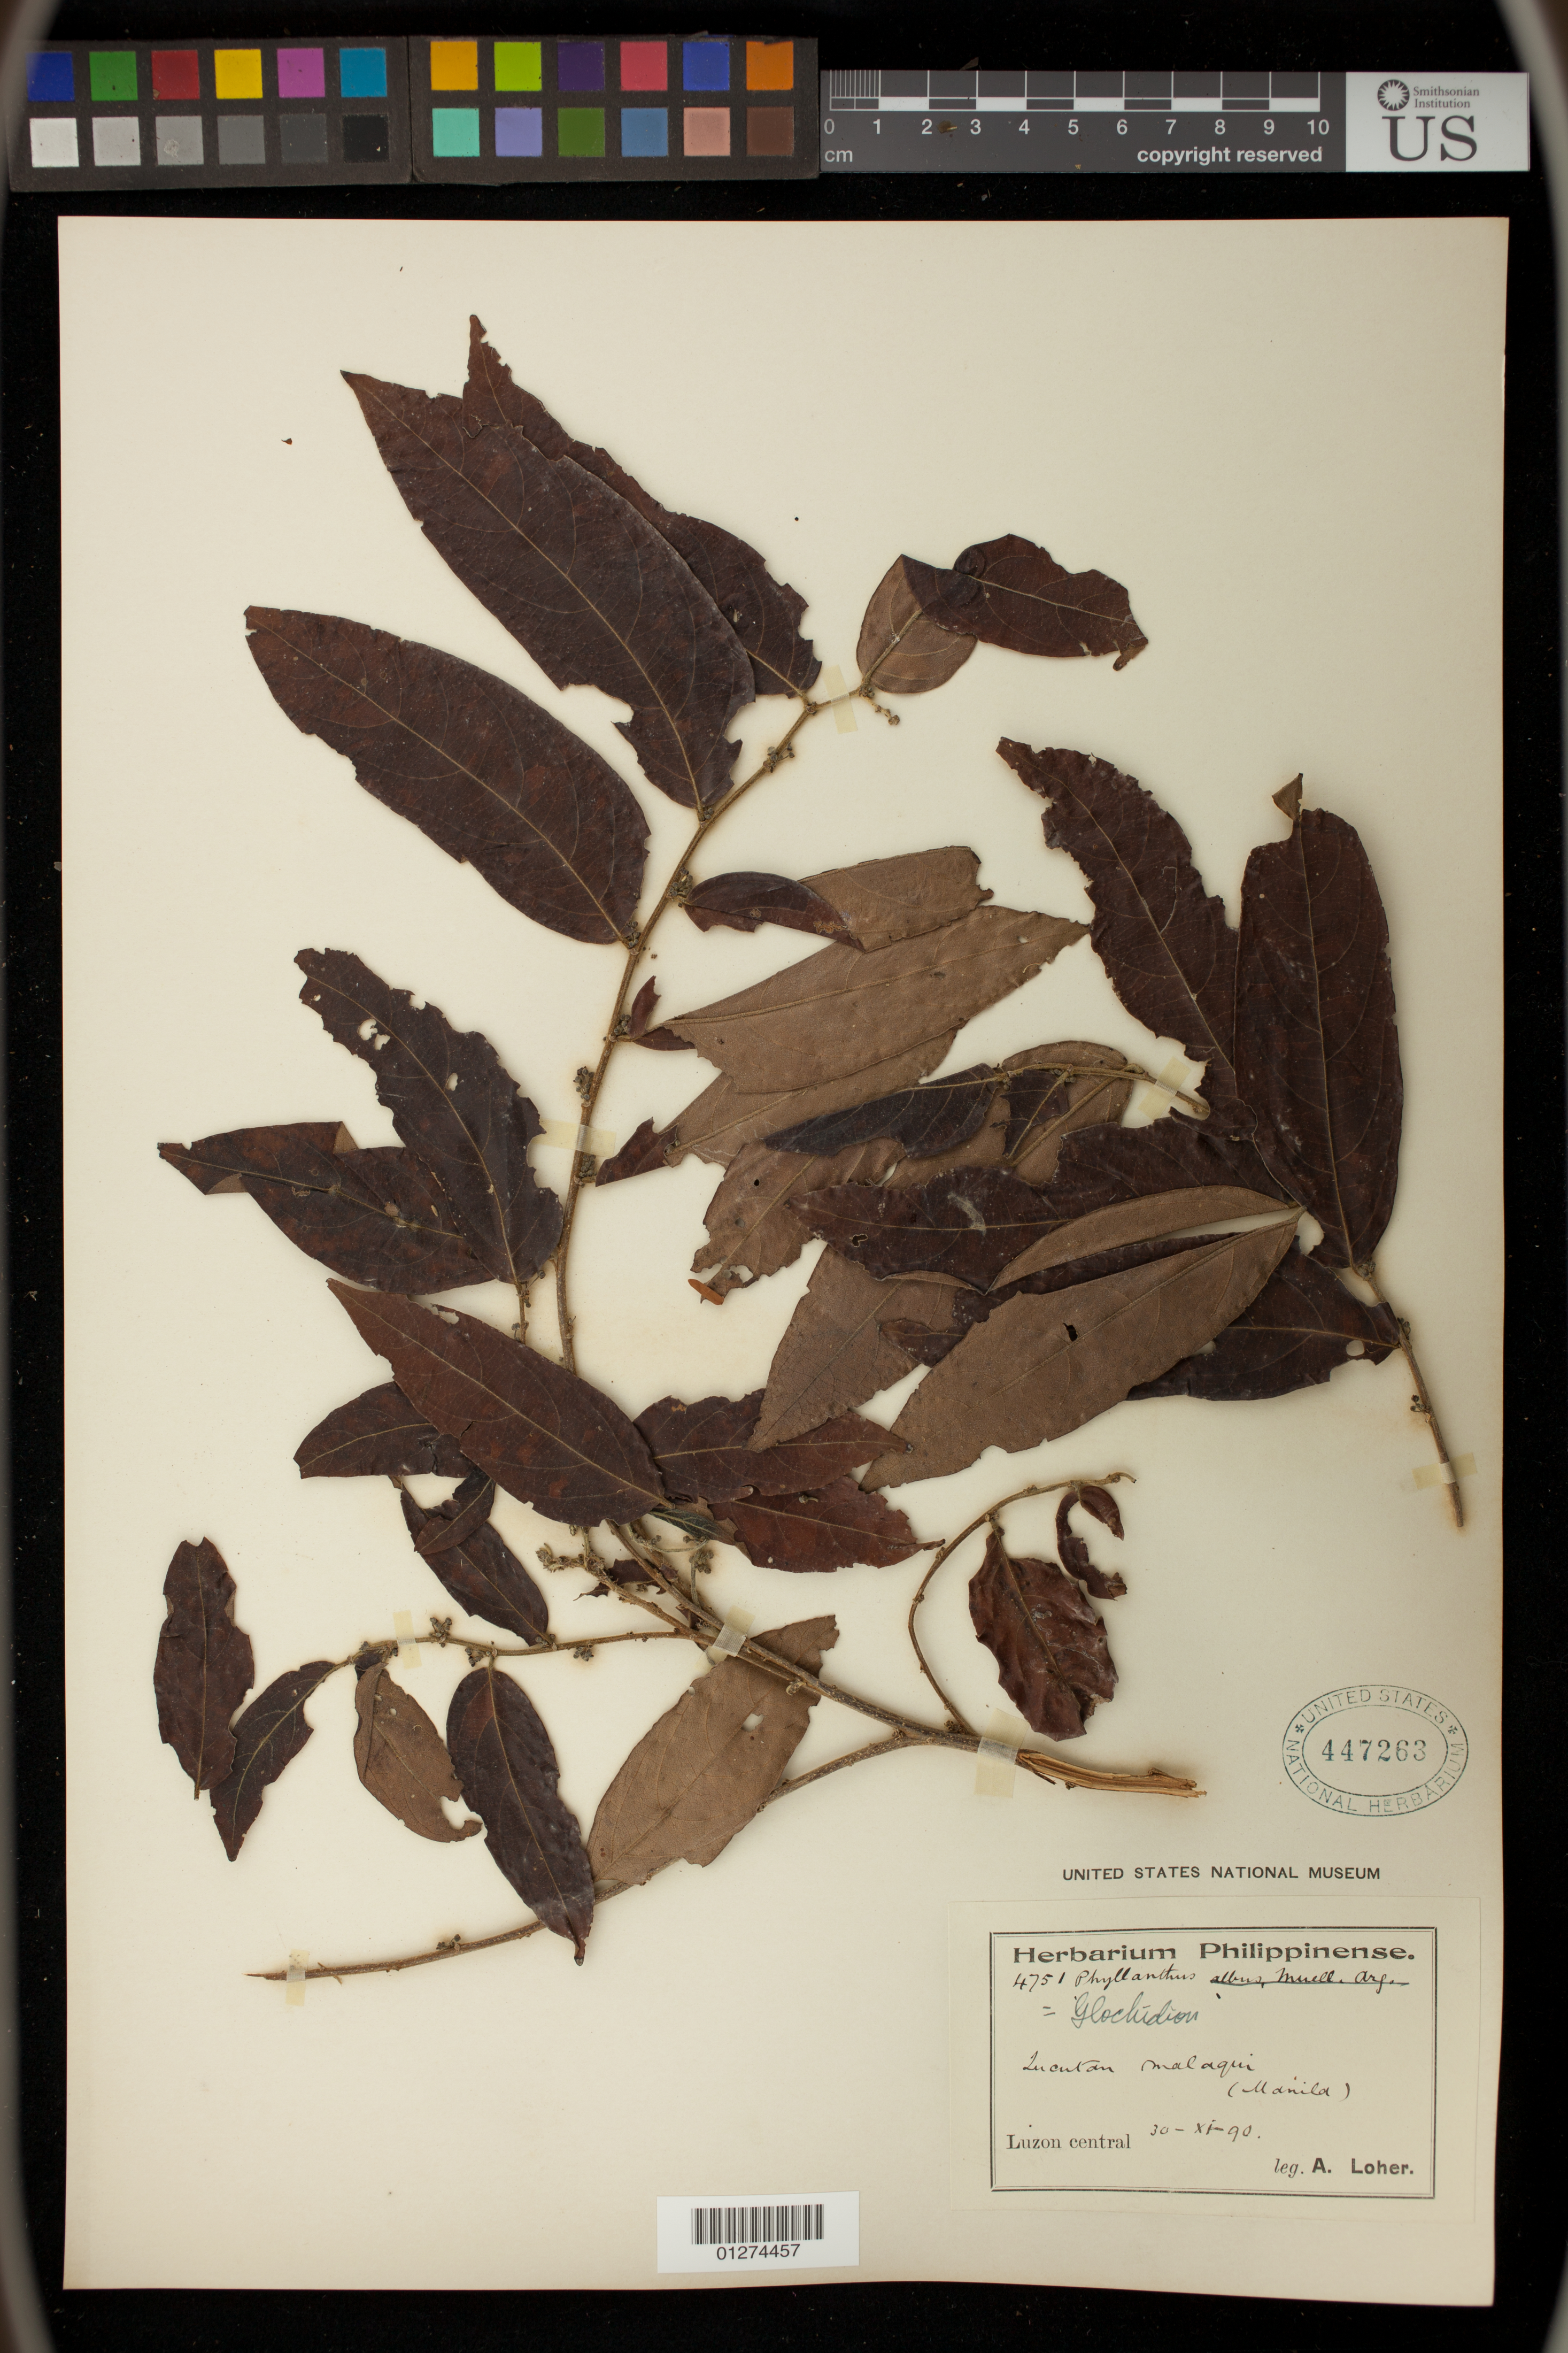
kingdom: Plantae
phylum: Tracheophyta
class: Magnoliopsida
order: Malpighiales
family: Phyllanthaceae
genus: Glochidion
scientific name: Glochidion sp.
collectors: A. Loher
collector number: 4751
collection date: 1890-11-30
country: Philippines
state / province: Calabarzon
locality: Lucutan malaqui (Manila)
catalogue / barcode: US 447263